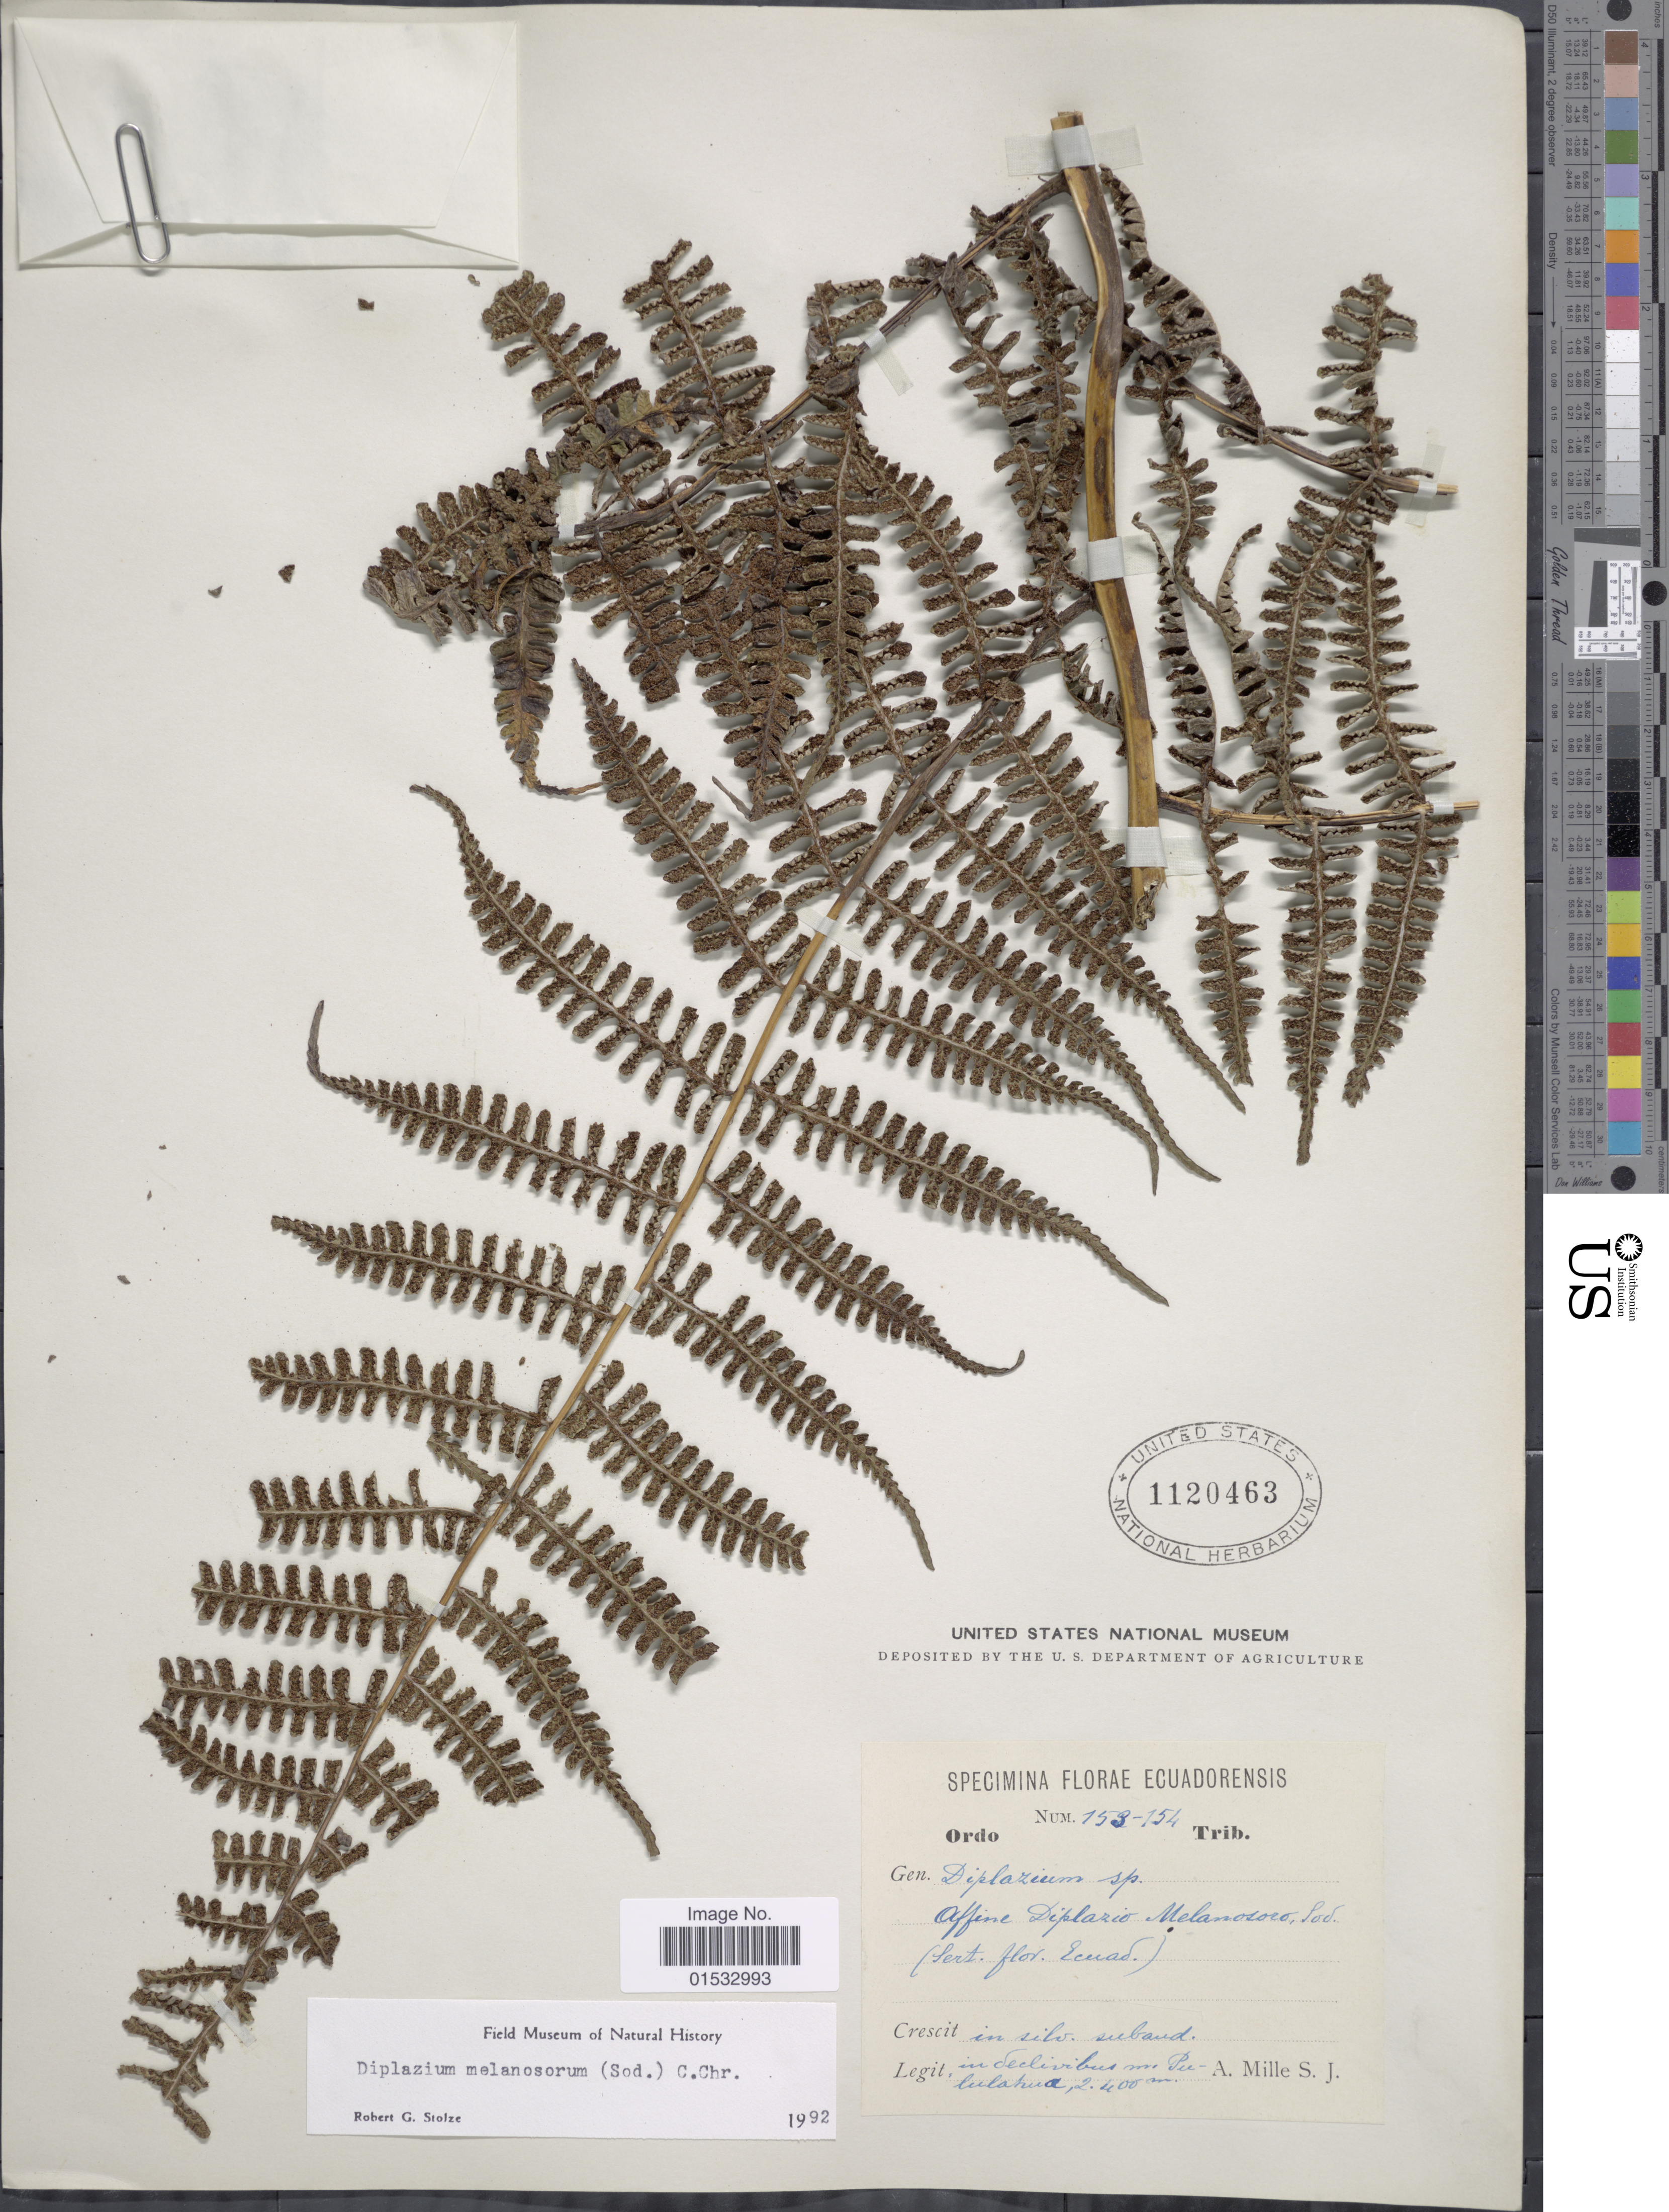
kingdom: Plantae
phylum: Tracheophyta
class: Polypodiopsida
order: Polypodiales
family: Athyriaceae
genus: Diplazium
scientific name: Diplazium melanosorum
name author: (Sodiro) C. Chr.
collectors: A. Mille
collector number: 153-154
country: Ecuador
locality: Pululahua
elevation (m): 2400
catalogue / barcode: US 1120463